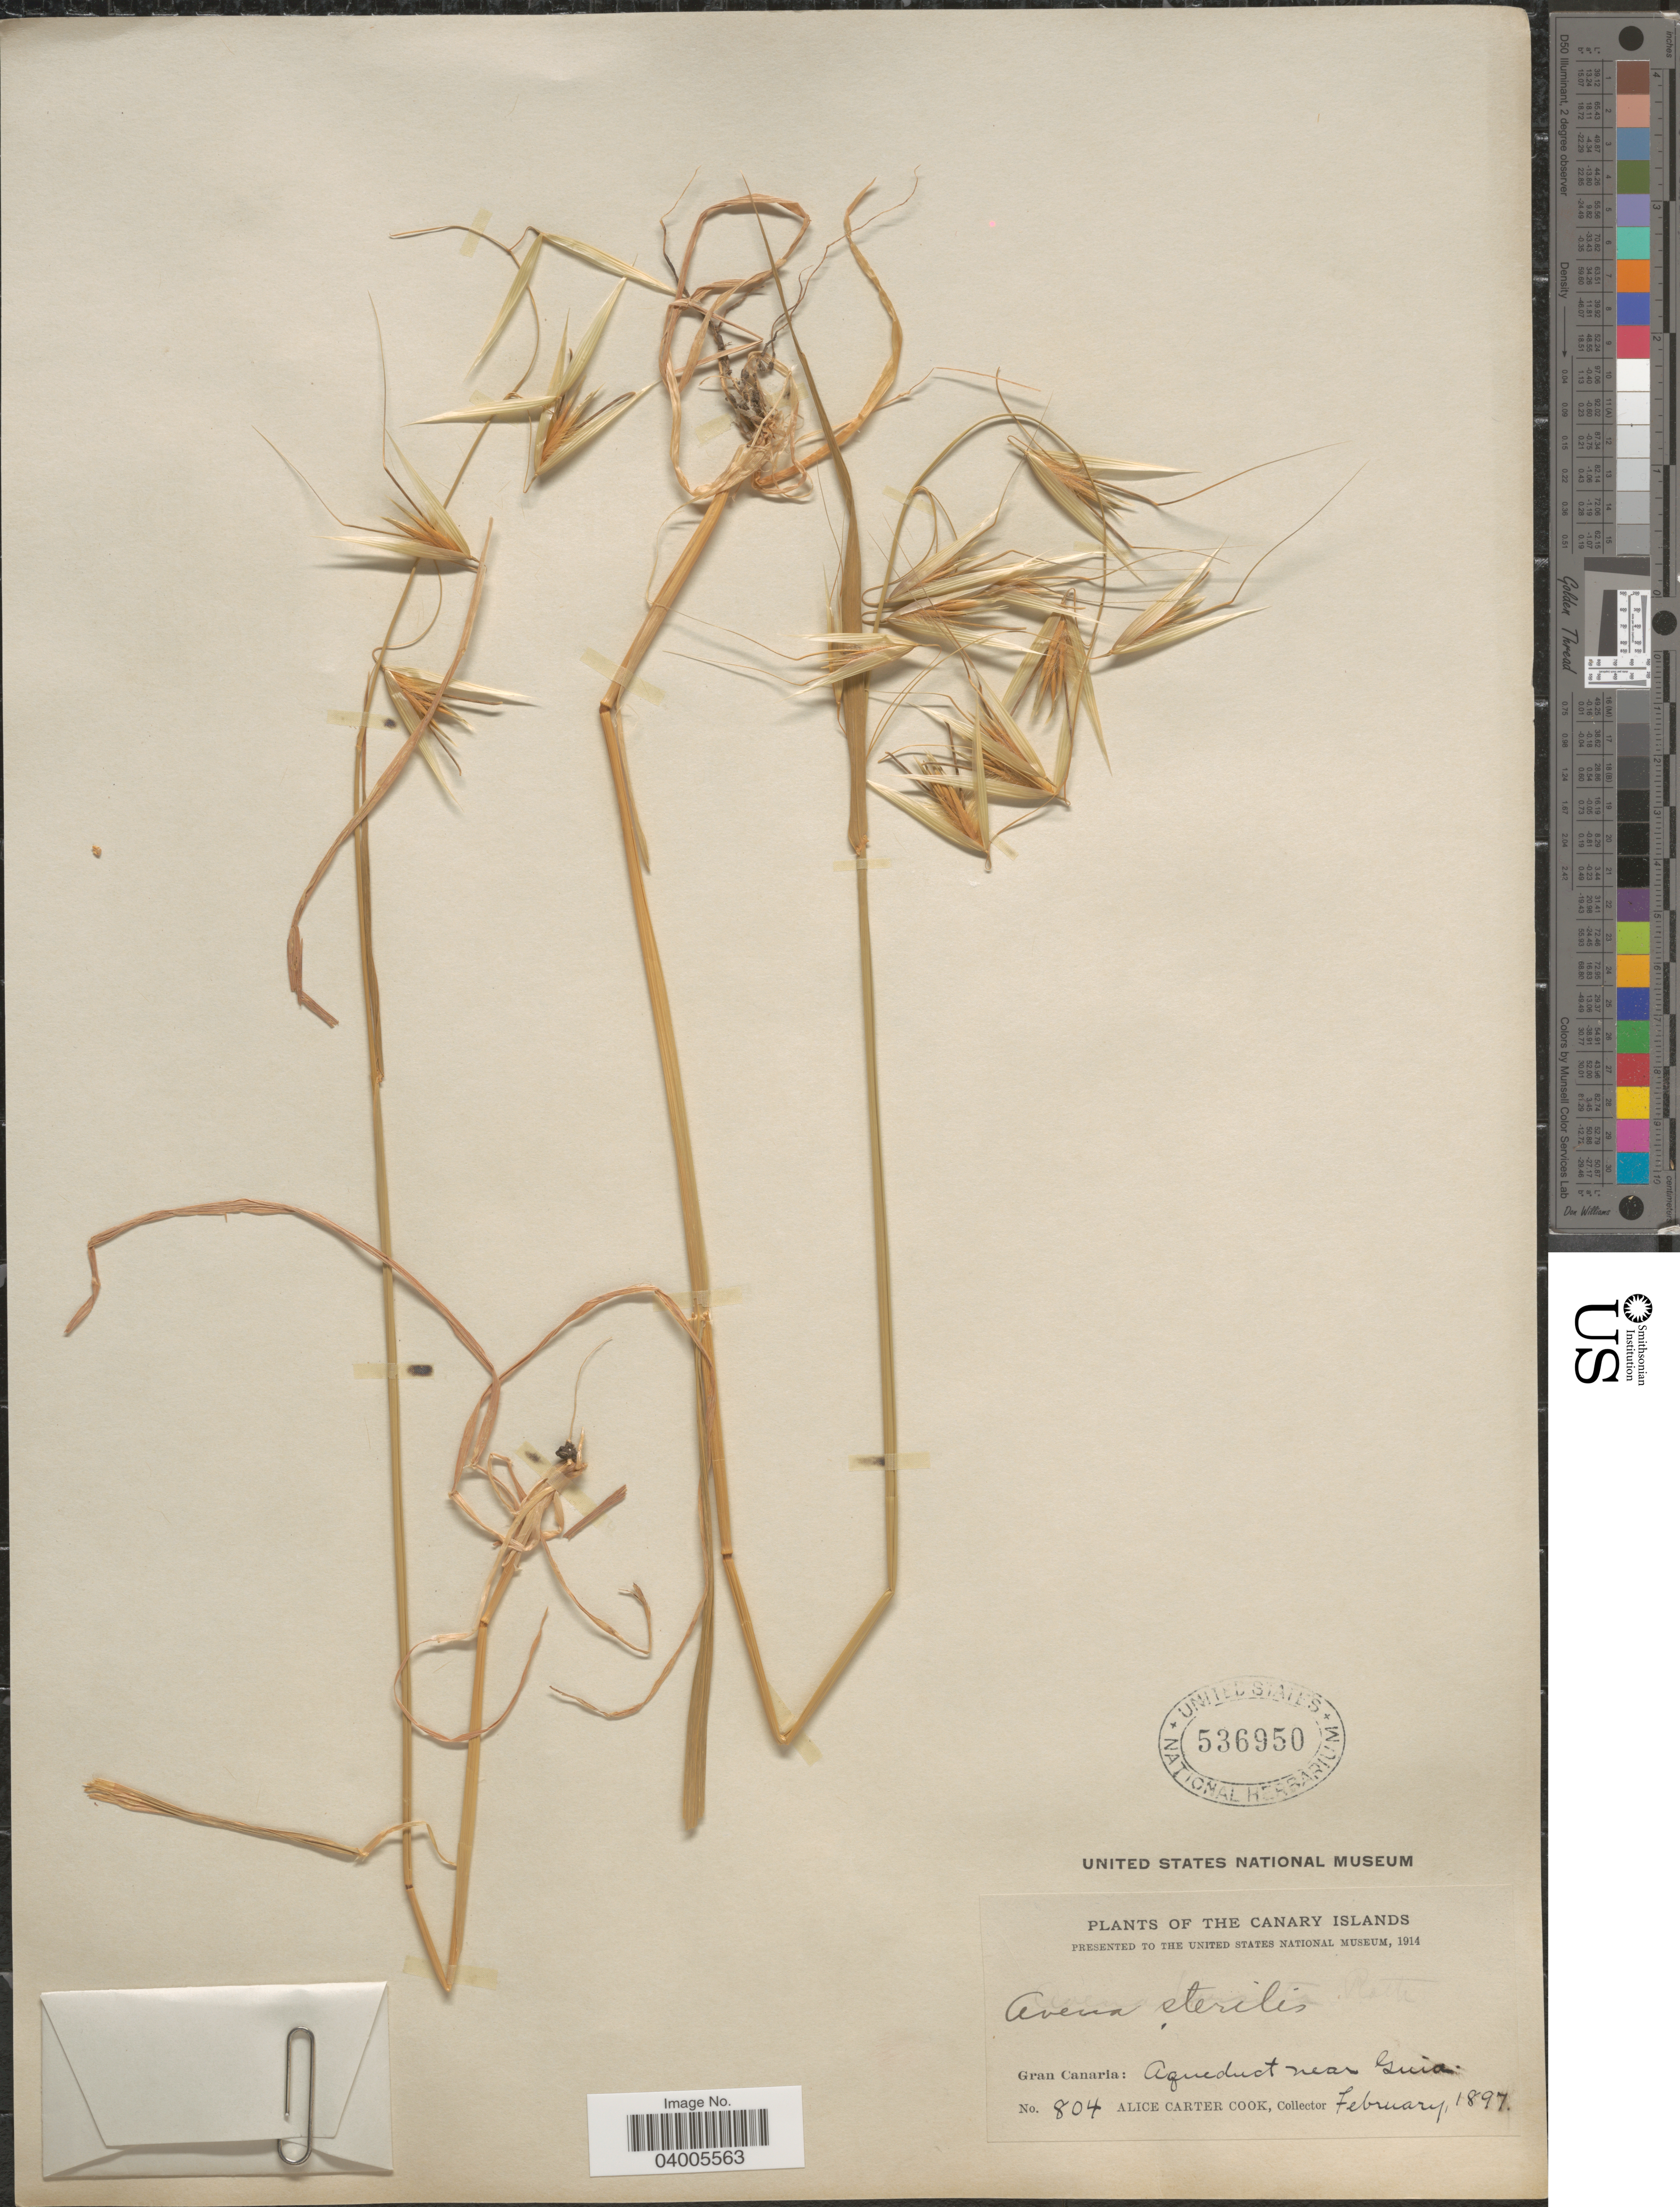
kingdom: Plantae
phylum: Tracheophyta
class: Liliopsida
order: Poales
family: Poaceae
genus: Avena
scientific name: Avena sterilis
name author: L.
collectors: Alice C. Cook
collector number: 804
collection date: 1897-02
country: Spain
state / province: Canarias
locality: Canary Islands. Gran Canaria: Aqueduct near Guia.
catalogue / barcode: US 536950